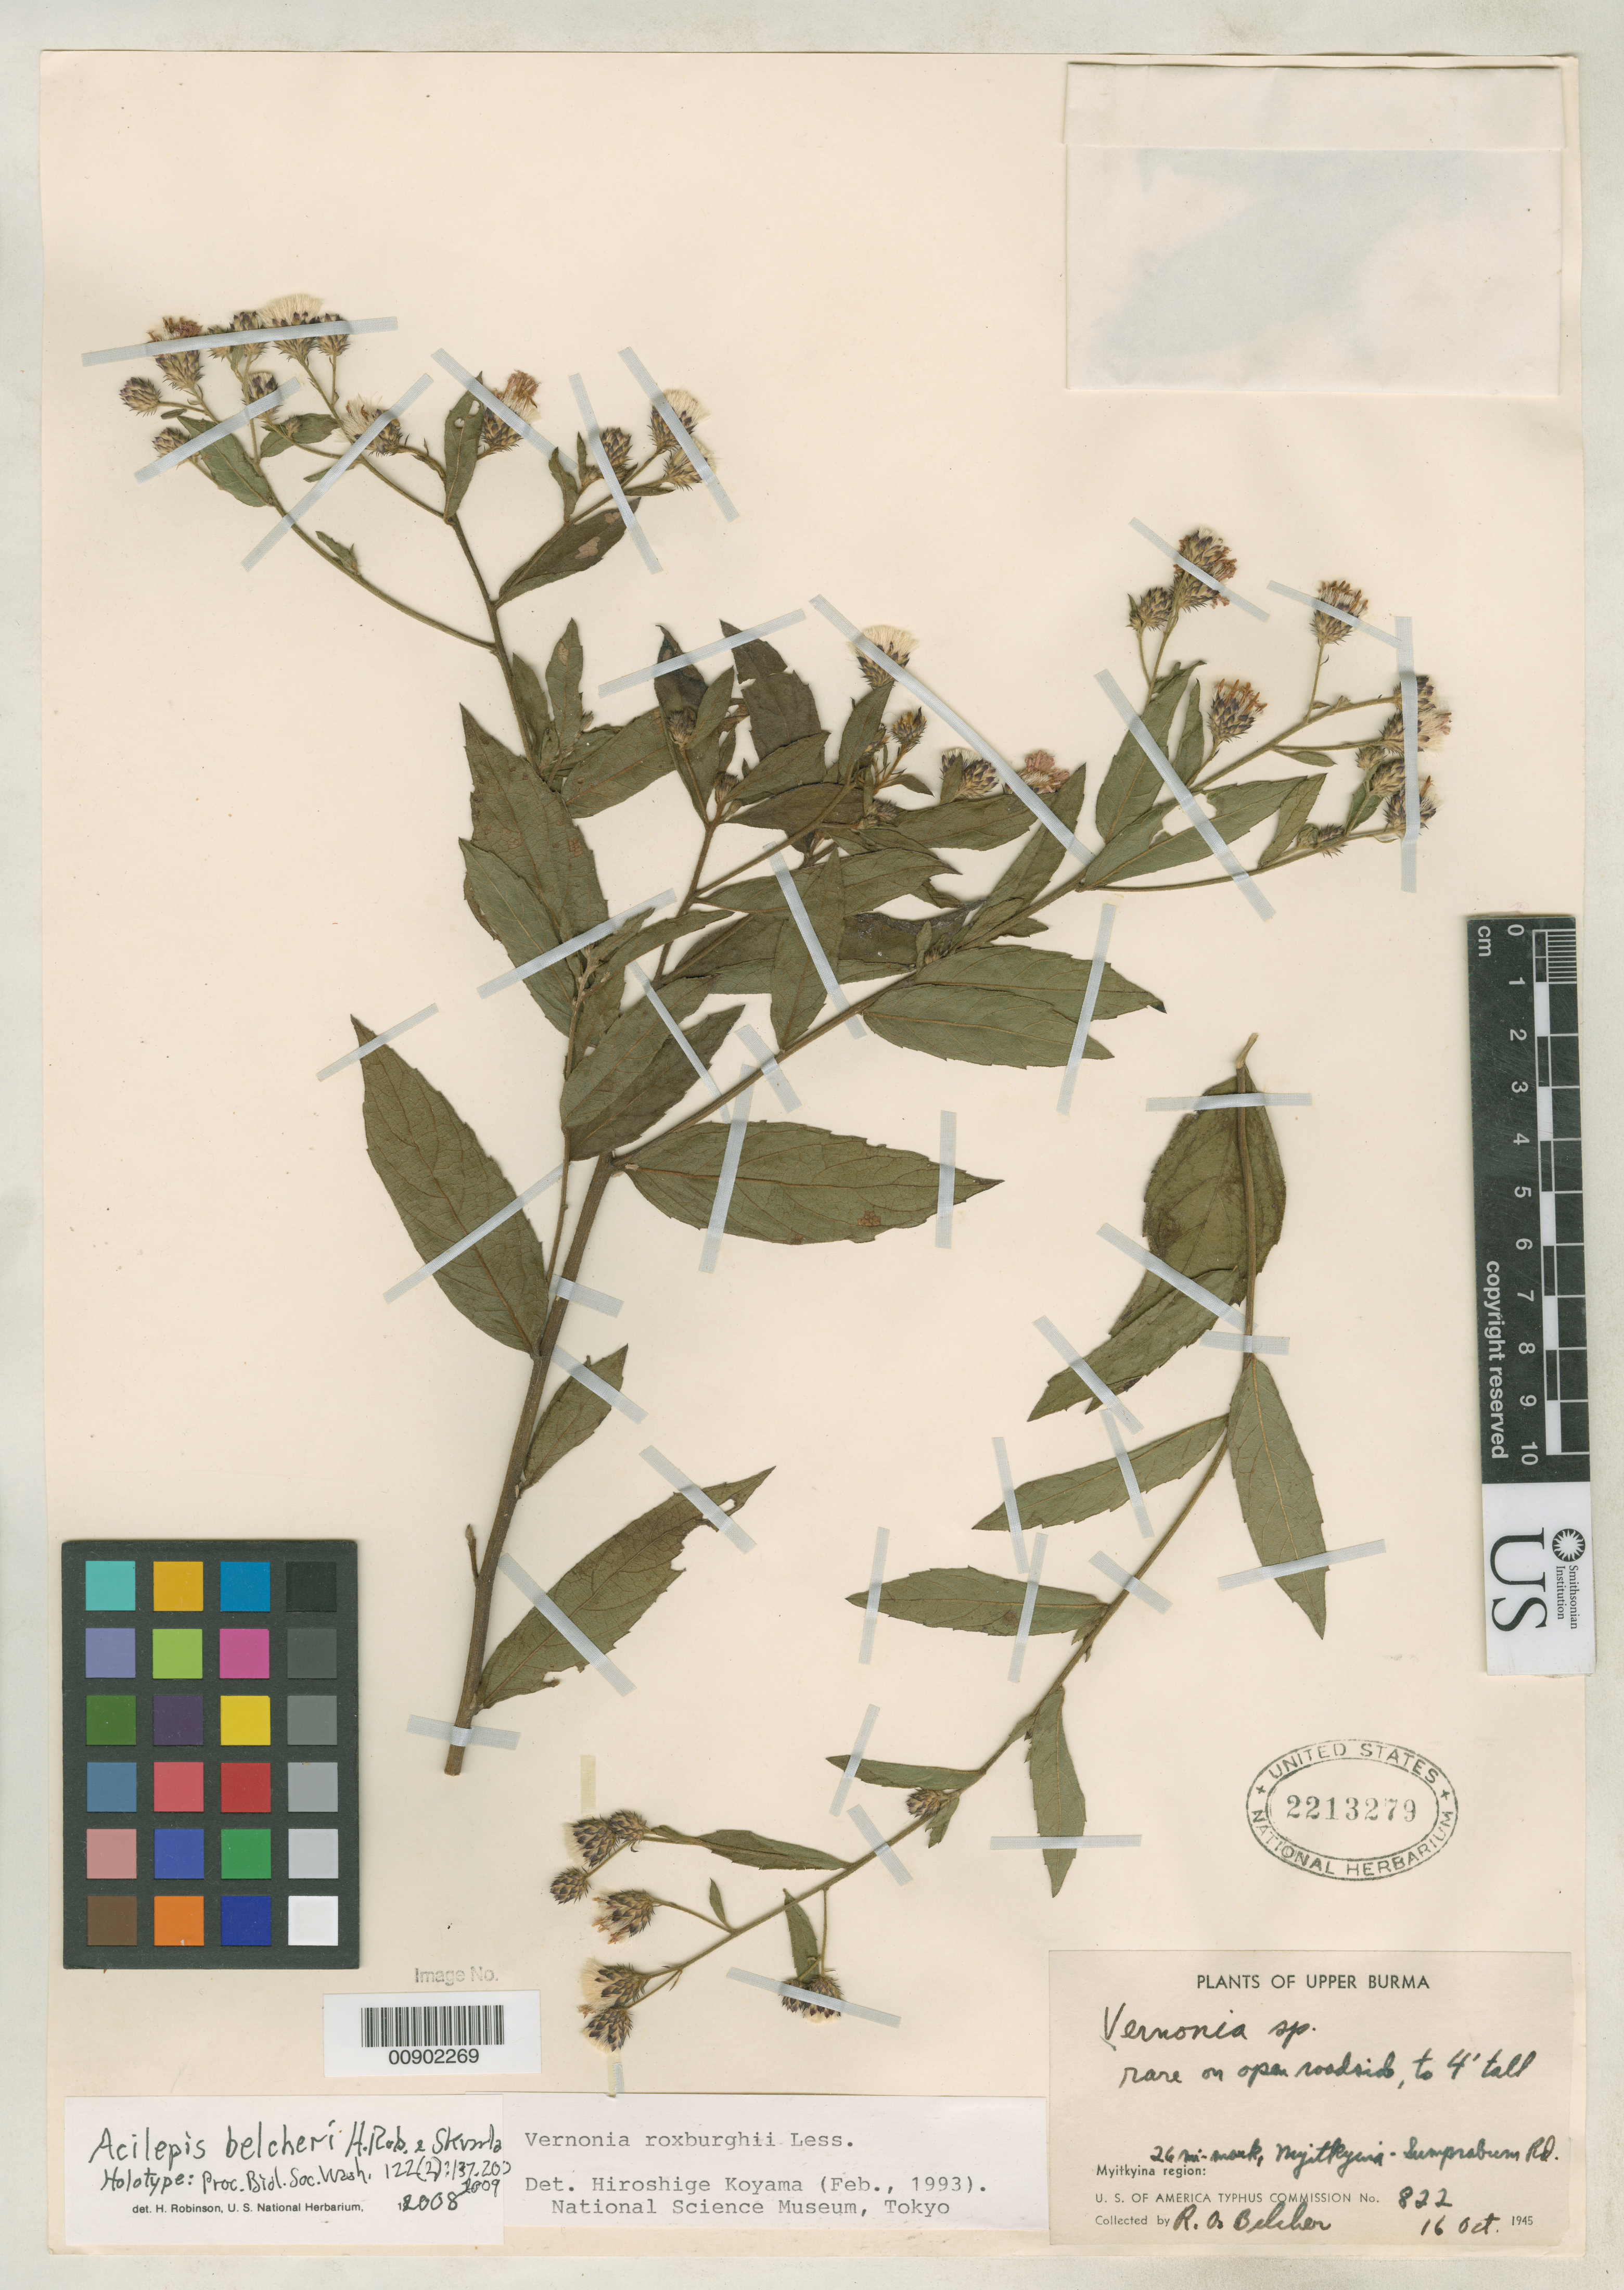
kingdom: Plantae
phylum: Tracheophyta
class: Magnoliopsida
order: Asterales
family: Asteraceae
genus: Acilepis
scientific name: Acilepis belcheri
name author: H. Rob. & Skvarla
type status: Holotype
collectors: R. Belcher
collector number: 822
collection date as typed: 16 Oct 1945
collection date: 1945-10-16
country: Myanmar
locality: Upper Burma. Myitkyina region: 26 mi-mark, Myitkyina-Sumprabum Rd.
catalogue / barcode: US 2213279